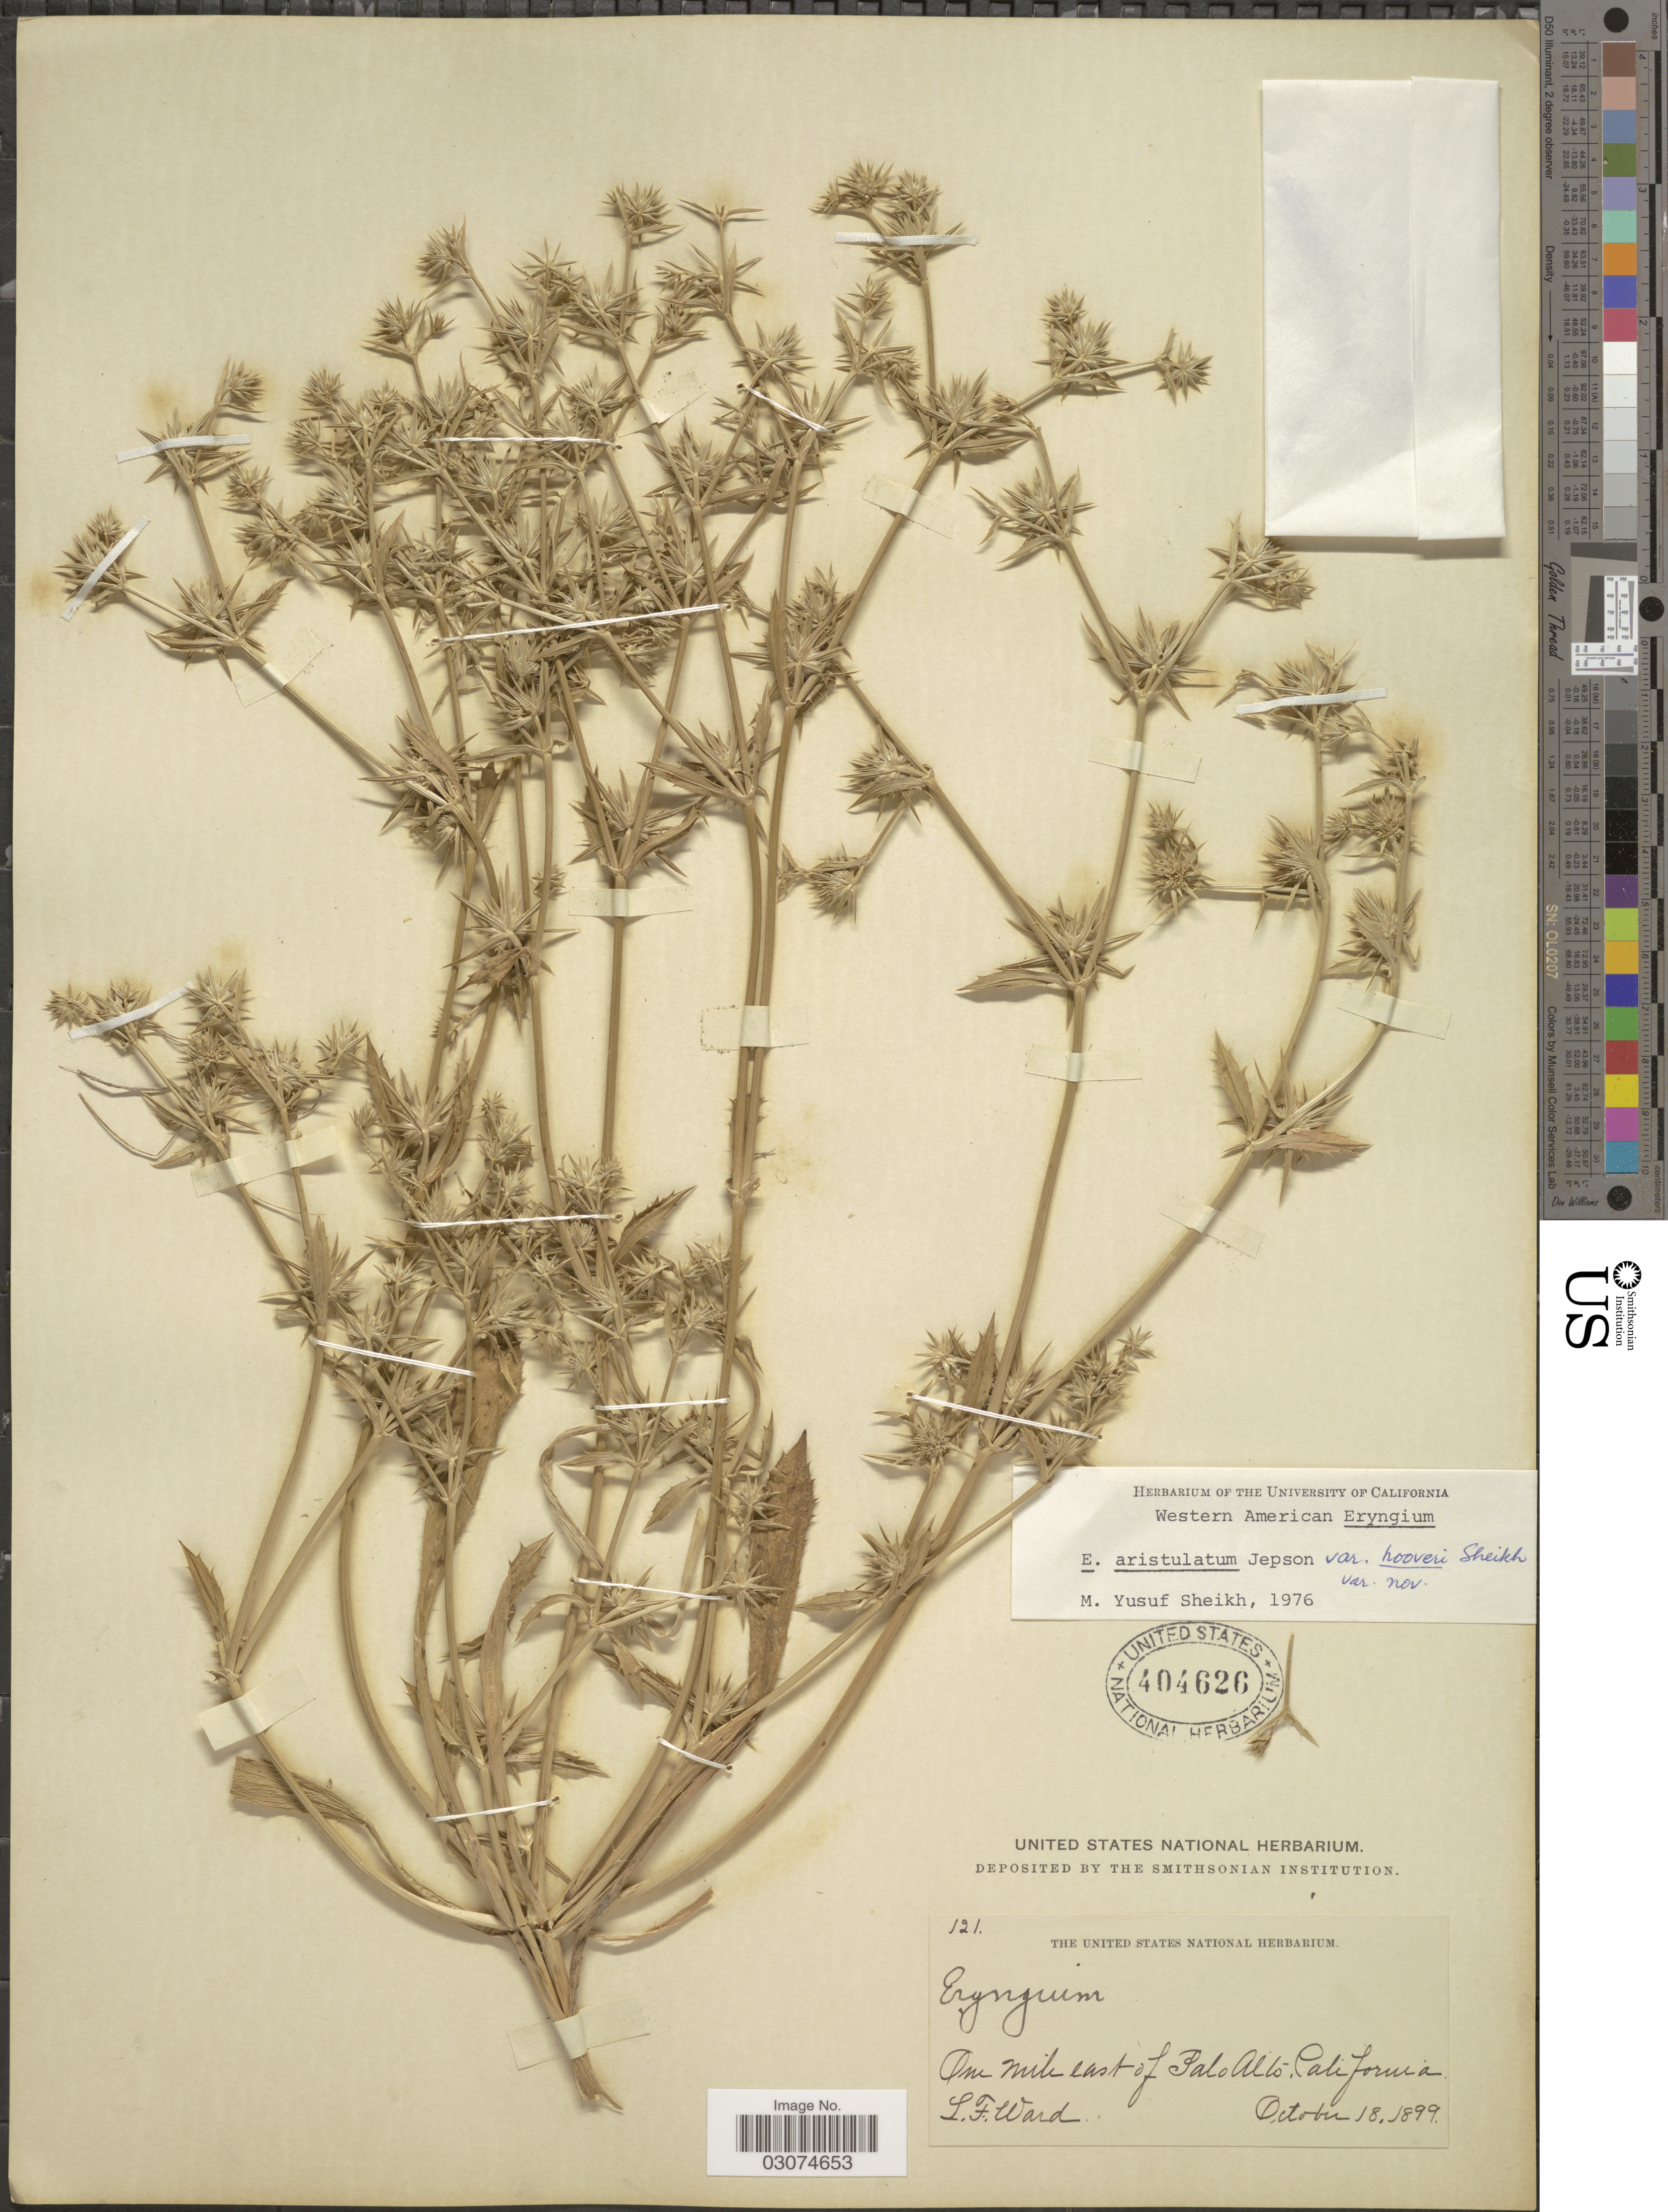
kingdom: Plantae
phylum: Tracheophyta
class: Magnoliopsida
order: Apiales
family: Apiaceae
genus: Eryngium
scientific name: Eryngium aristulatum var. hooveri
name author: M.Y. Sheikh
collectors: L. Ward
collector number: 121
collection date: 1899-10-18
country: United States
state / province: California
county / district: Santa Clara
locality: One mile east of Palo Alto.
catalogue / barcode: US 404626